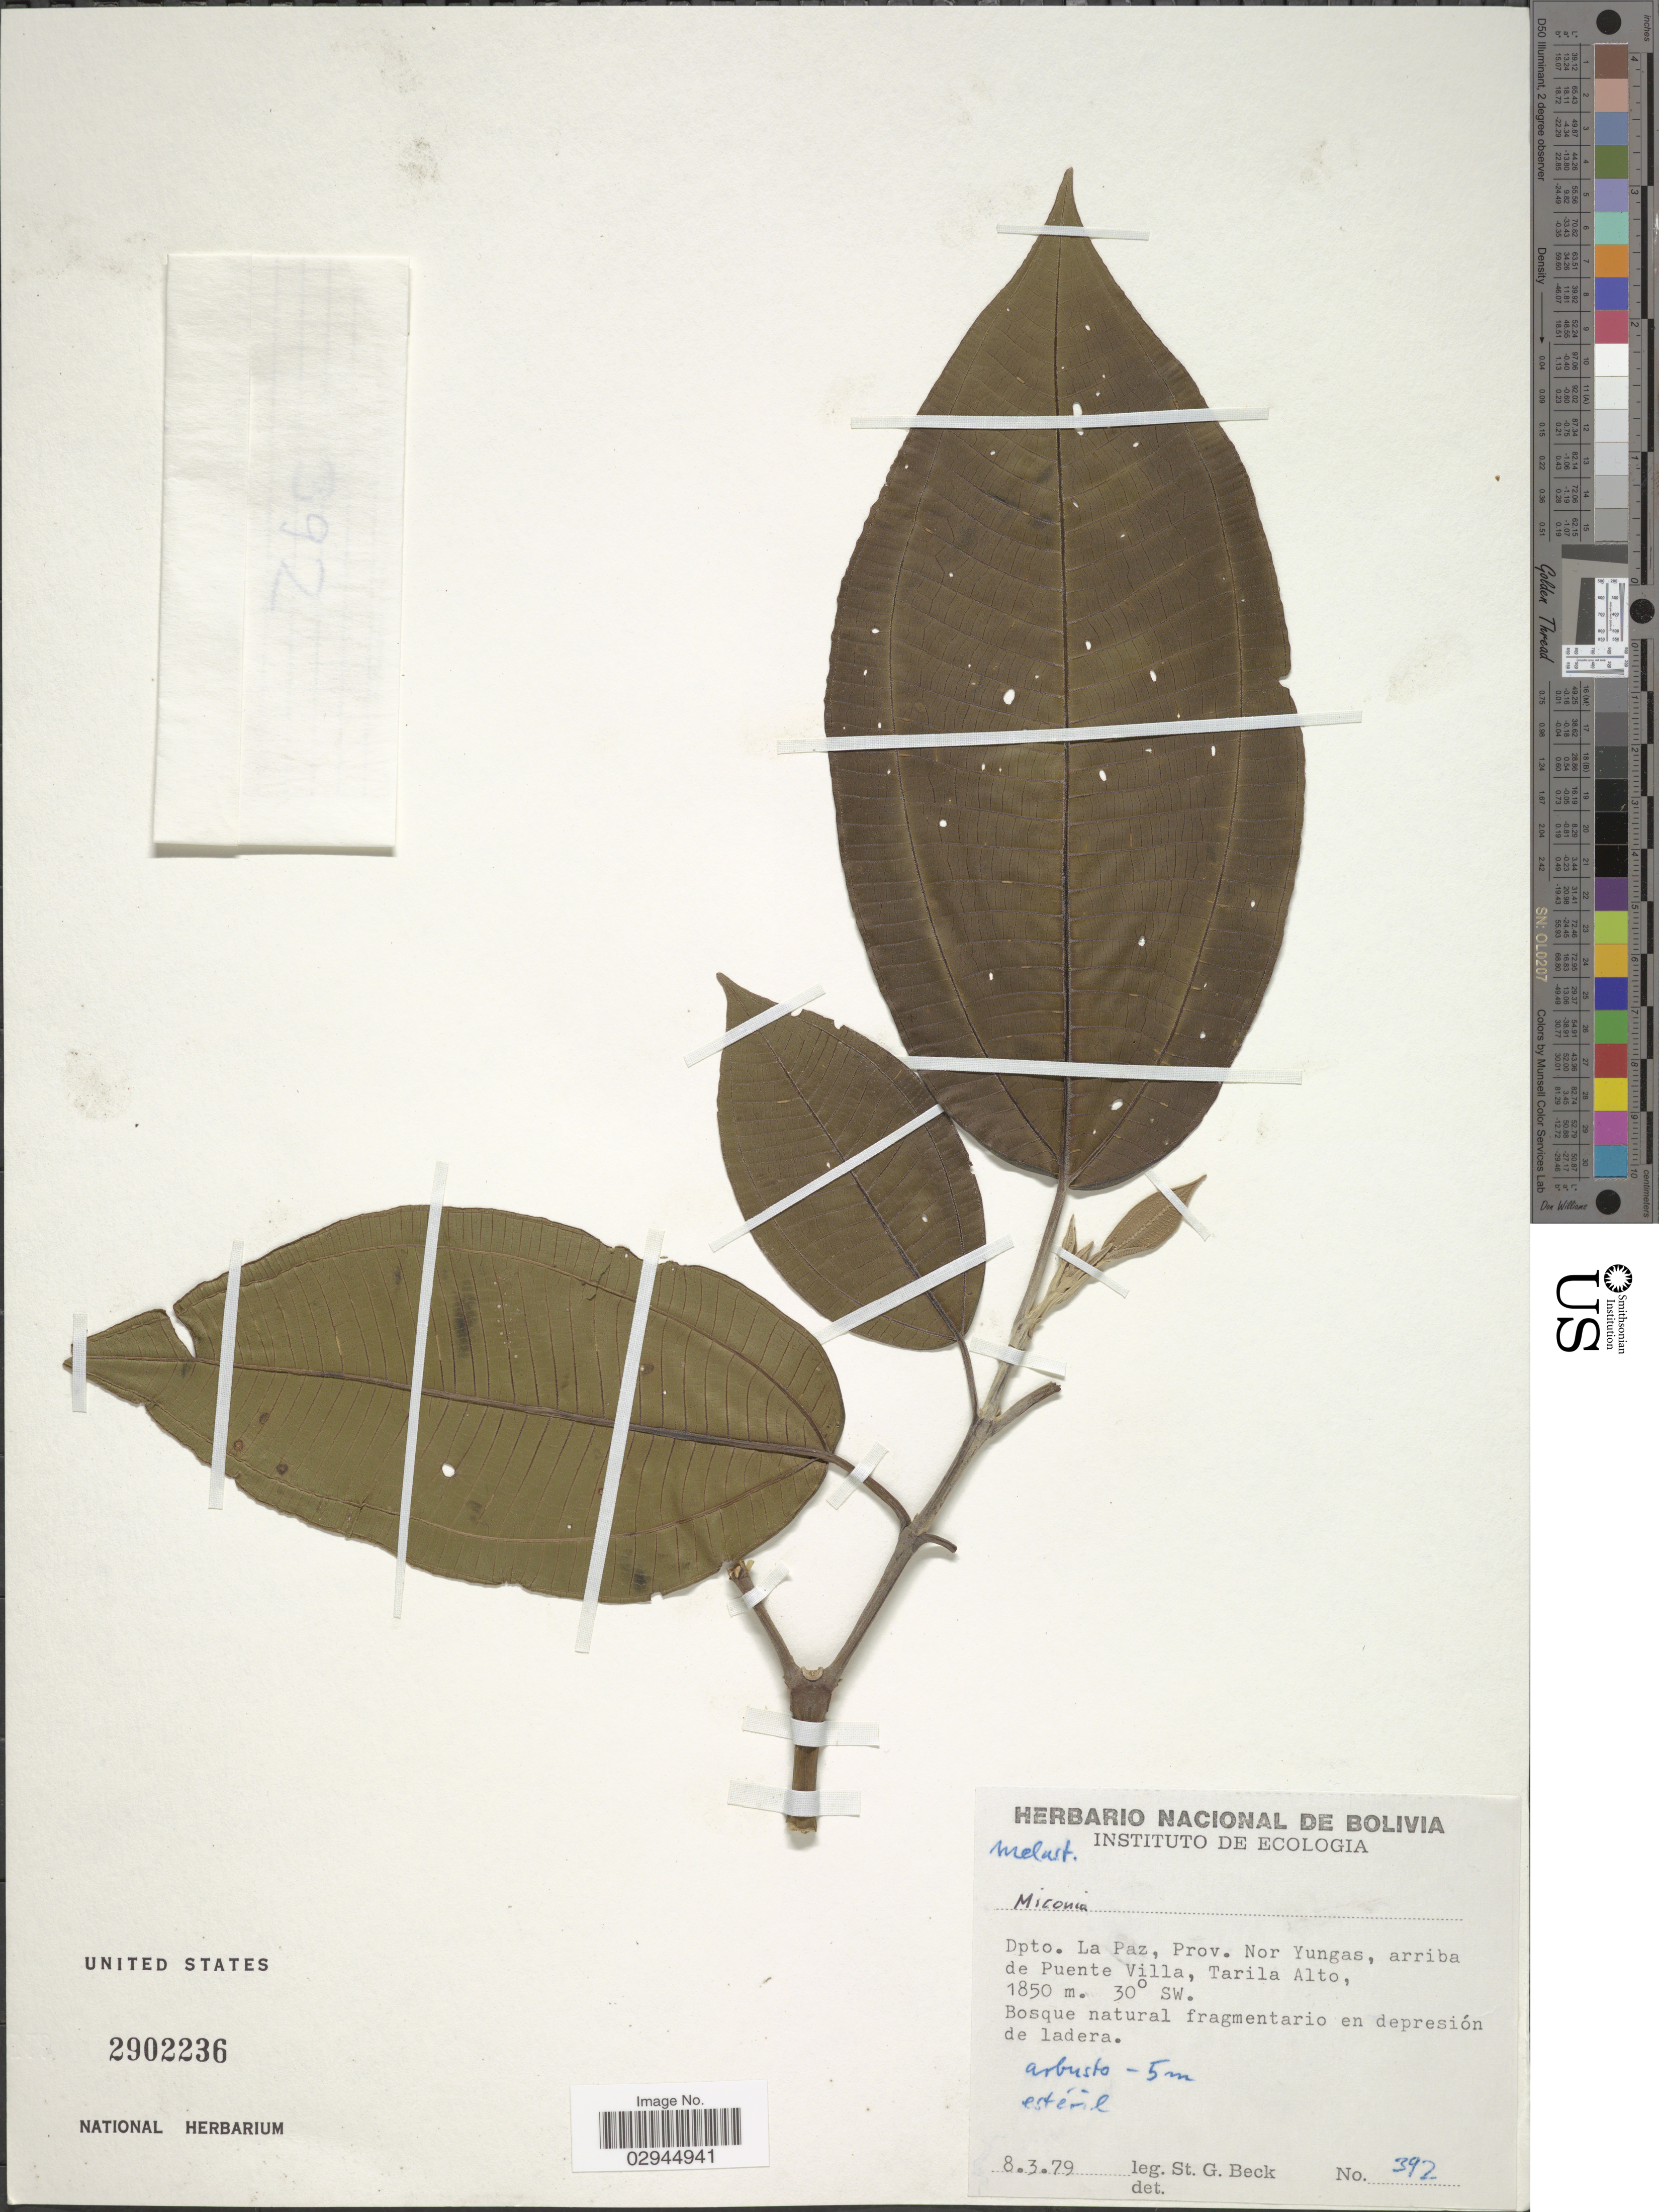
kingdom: Plantae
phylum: Tracheophyta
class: Magnoliopsida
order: Myrtales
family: Melastomataceae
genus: Miconia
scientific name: Miconia sp.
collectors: S. G. Beck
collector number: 392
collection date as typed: Transcribed d/m/y: 8/3/79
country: Bolivia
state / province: La Paz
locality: Dpto. La Paz, Prov. Nor Yungas, arriba de Puente Villa, Tarila Alto. 30º SW.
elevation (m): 1850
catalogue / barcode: US 2902236